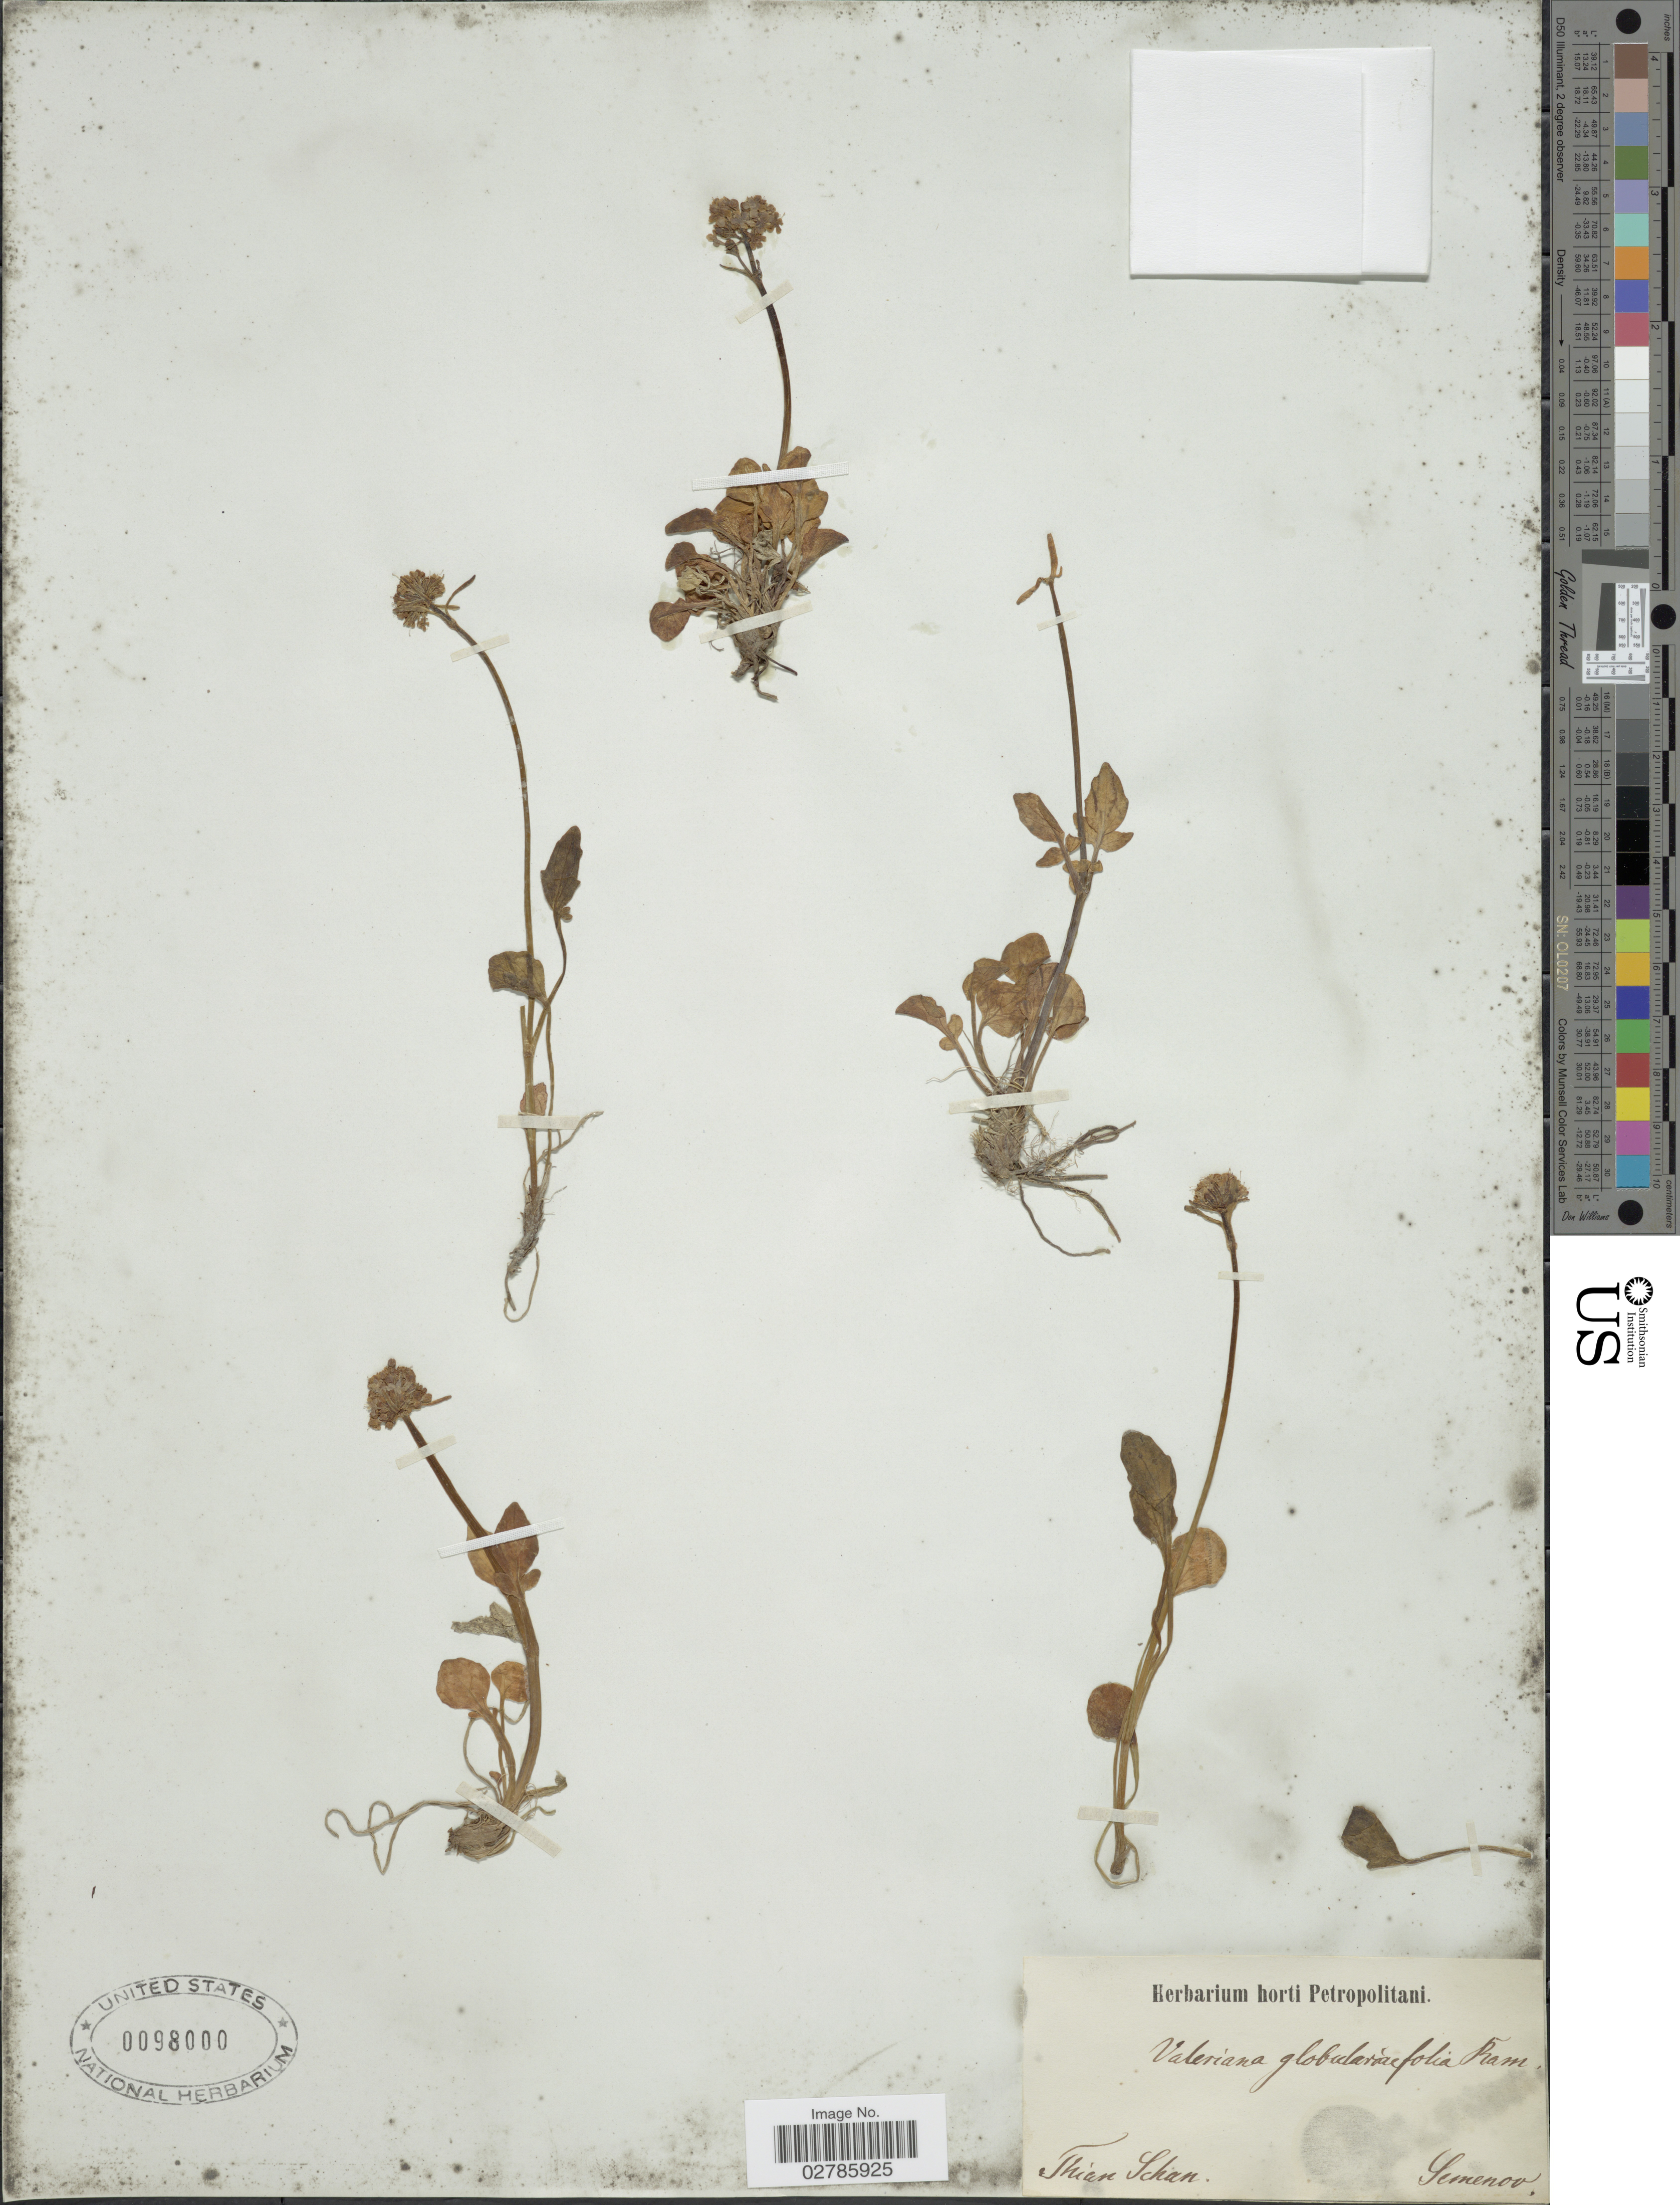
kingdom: Plantae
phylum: Tracheophyta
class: Magnoliopsida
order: Dipsacales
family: Caprifoliaceae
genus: Valeriana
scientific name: Valeriana globulariifolia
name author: Ramond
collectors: -- Semenov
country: Kyrgyzstan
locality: Thian Schan.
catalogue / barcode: US 98000